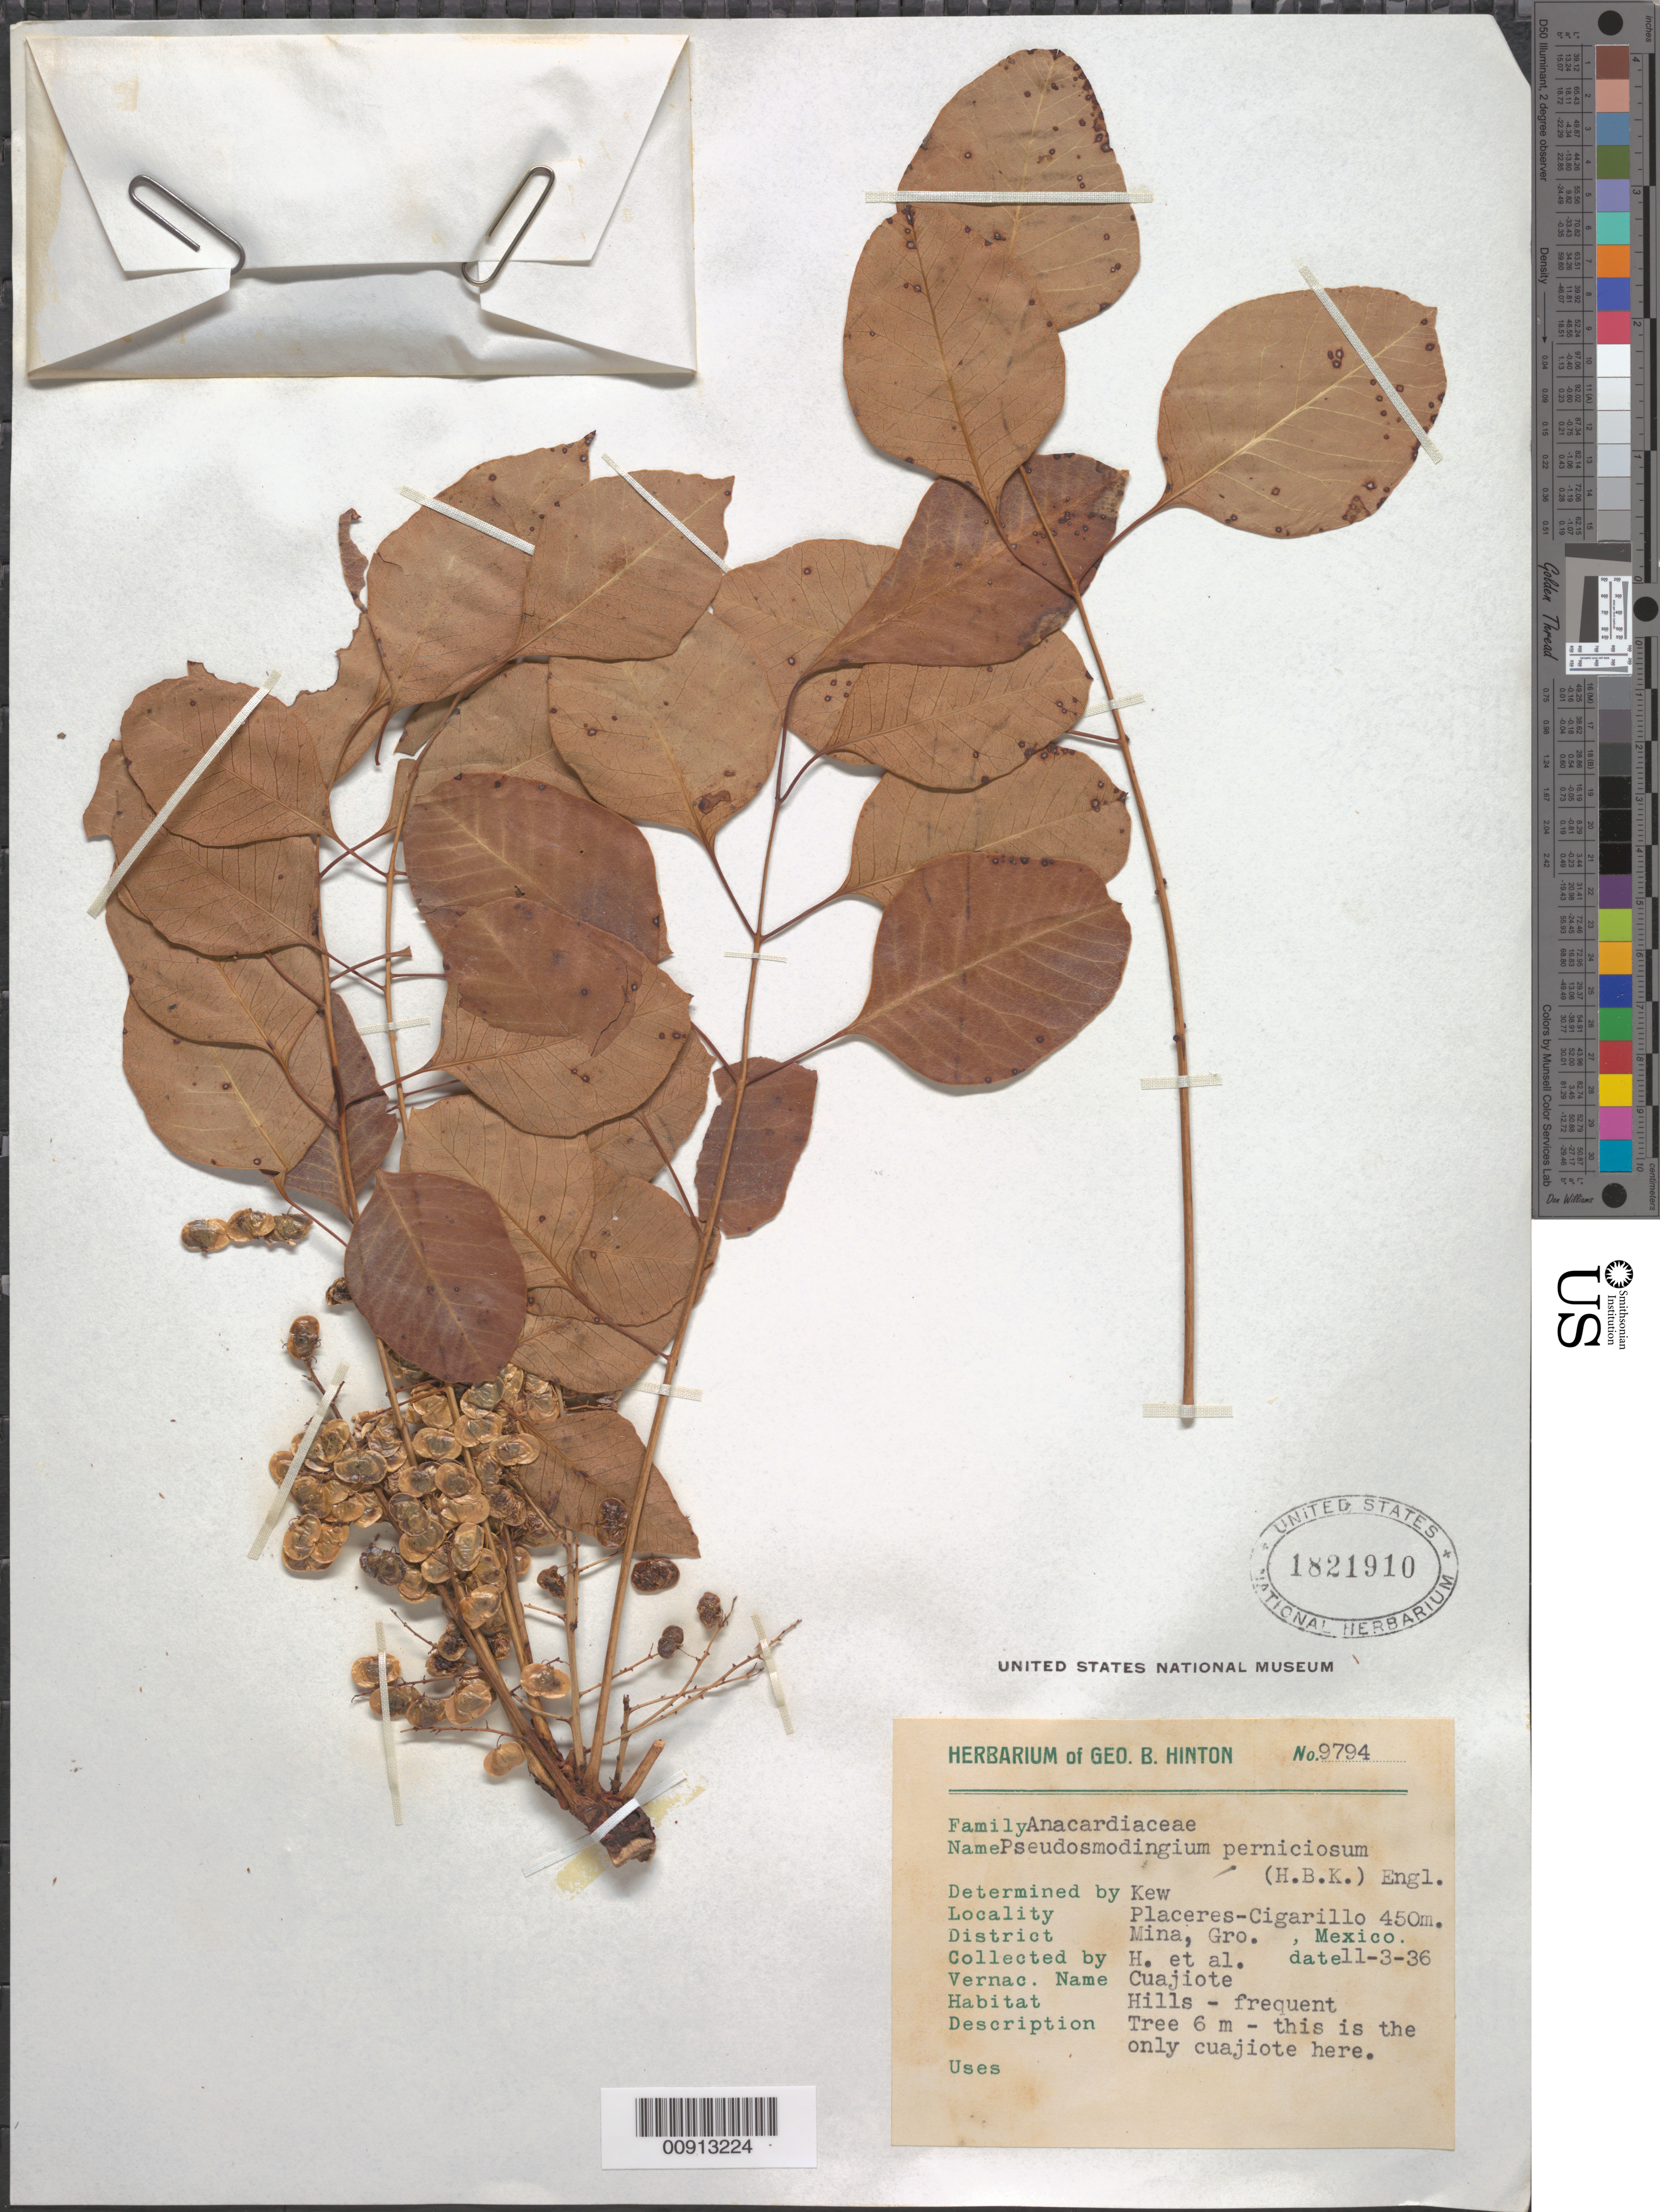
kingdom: Plantae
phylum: Tracheophyta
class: Magnoliopsida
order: Sapindales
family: Anacardiaceae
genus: Pseudosmodingium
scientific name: Pseudosmodingium perniciosum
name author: (Kunth) Engl.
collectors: G. B. Hinton & et al.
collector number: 9794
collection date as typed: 03 Nov 1936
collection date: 1936-11-03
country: Mexico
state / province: Guerrero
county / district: Mina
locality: Placeres-Cigarillo, District Mina, Guerrero.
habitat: Hills - frequent.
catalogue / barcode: US 1821910